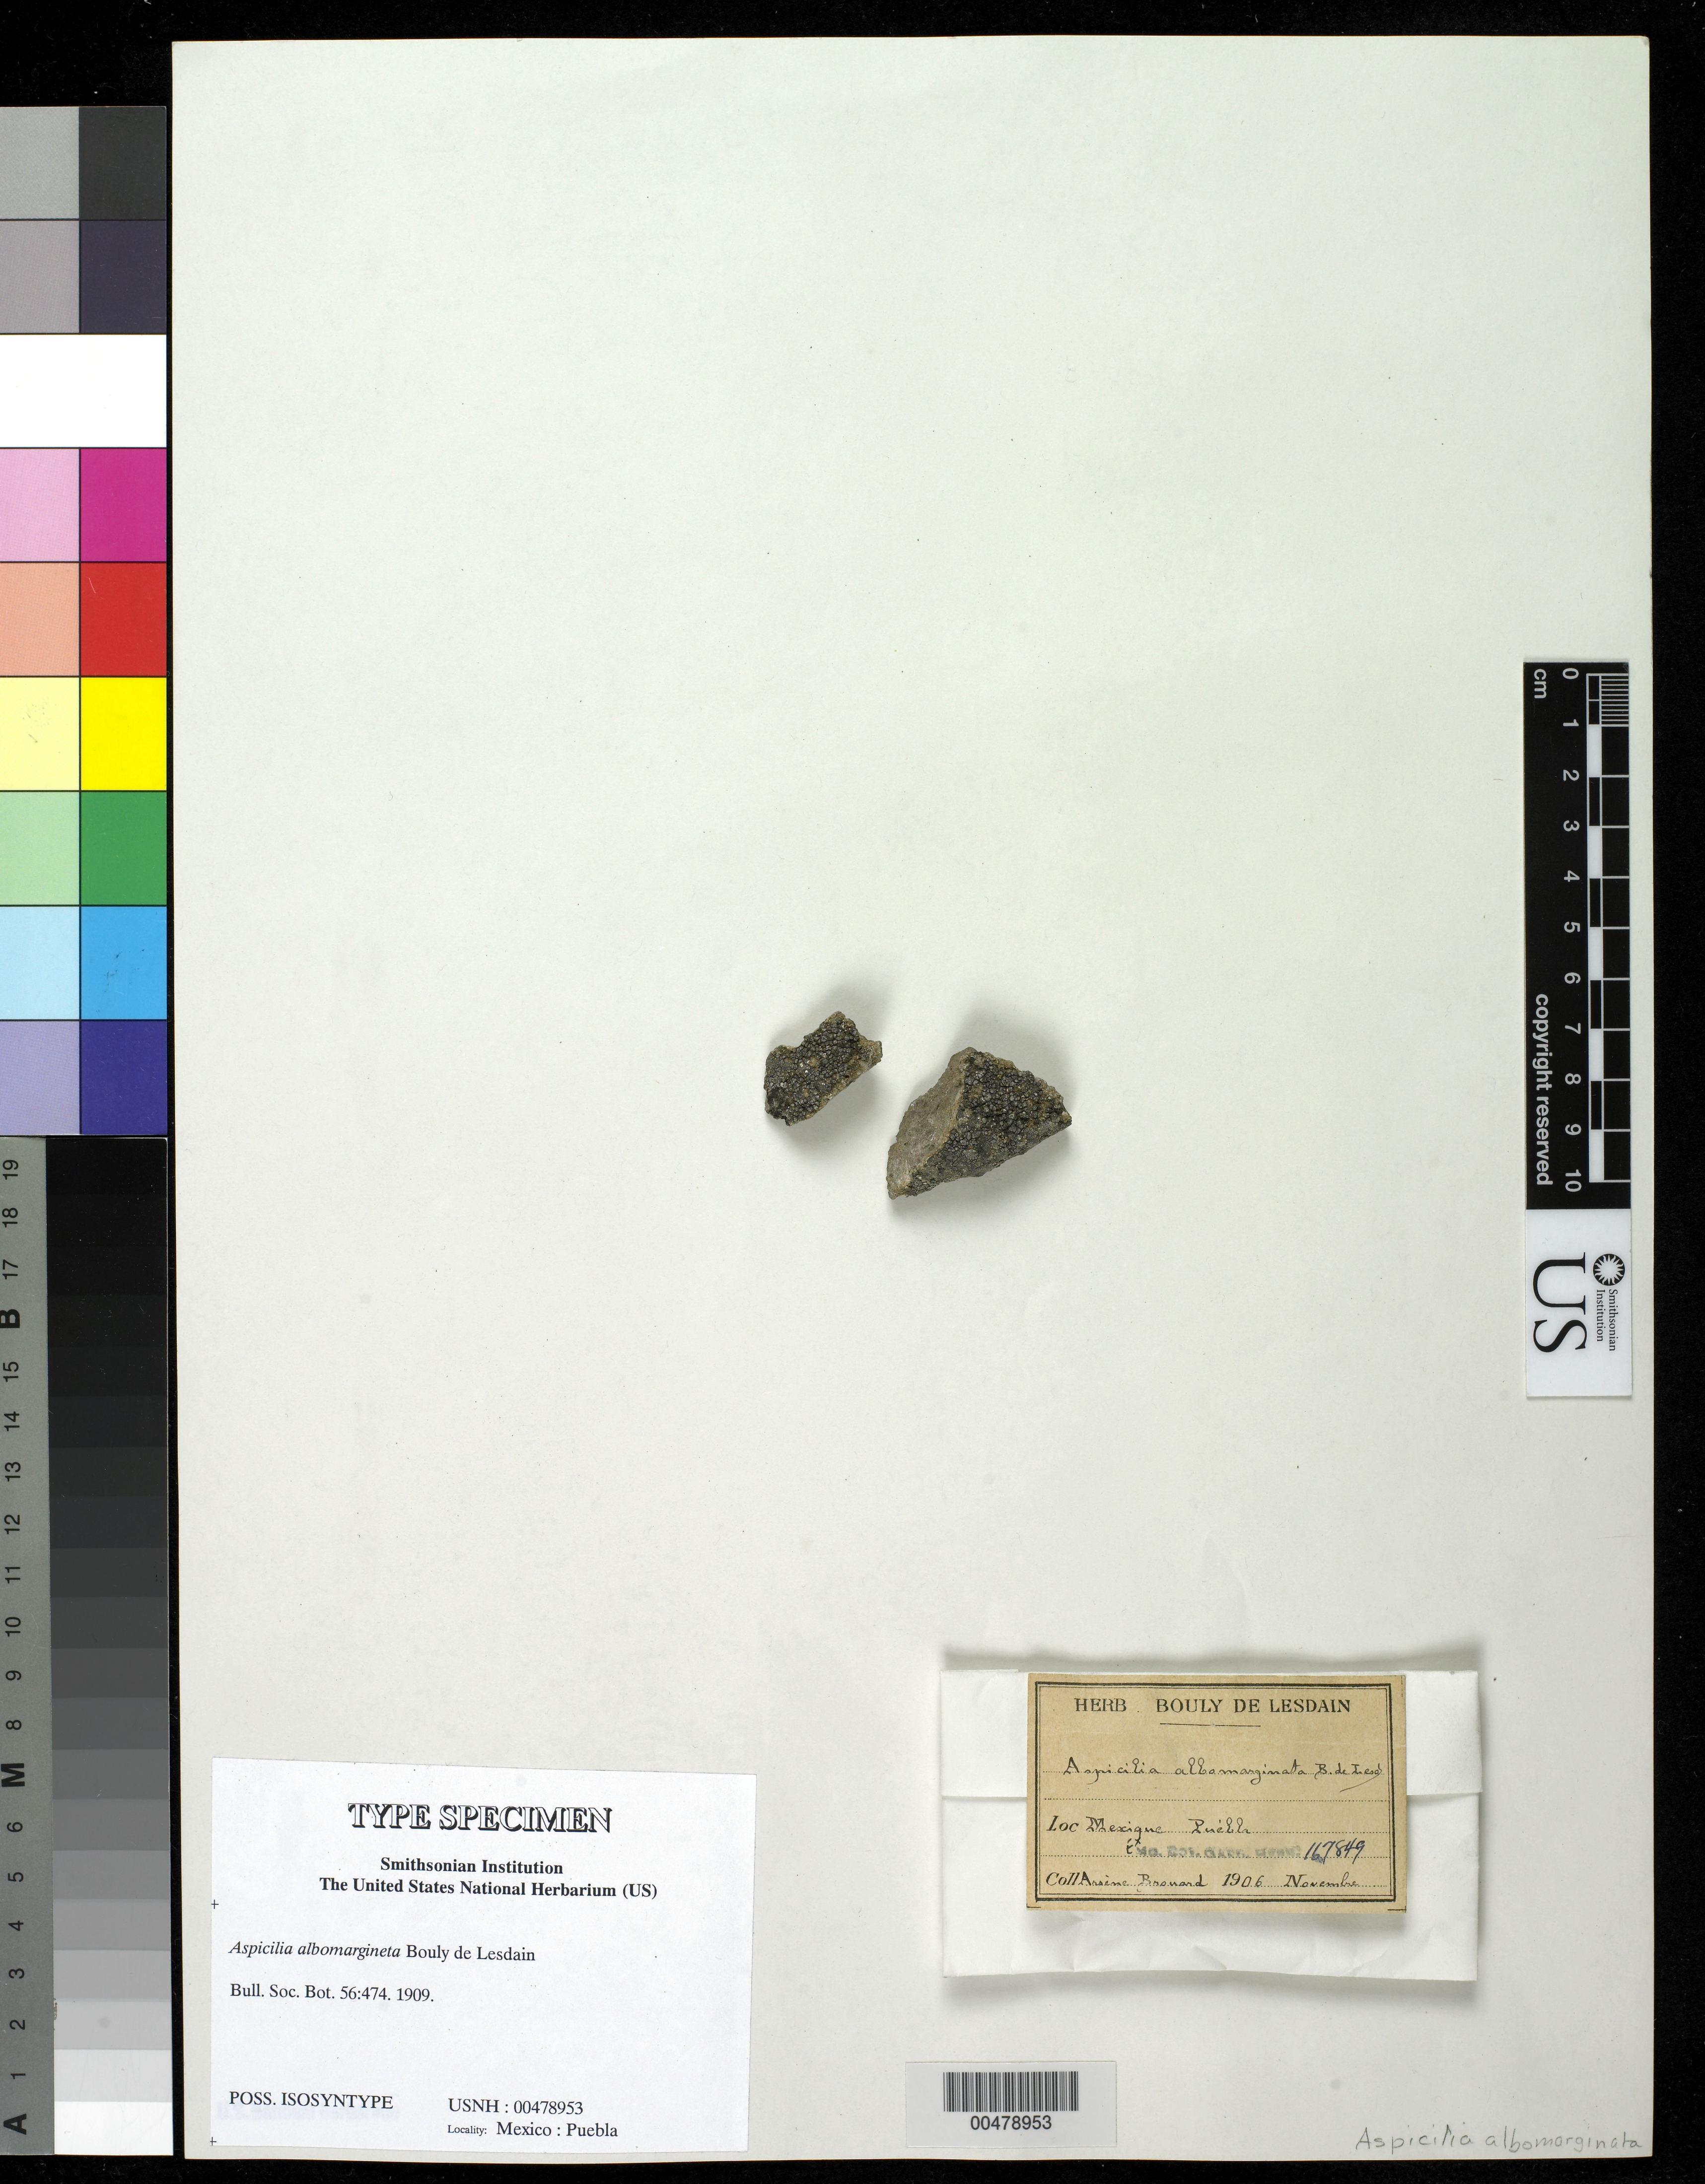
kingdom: Fungi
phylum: Ascomycota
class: Lecanoromycetes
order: Pertusariales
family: Megasporaceae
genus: Aspicilia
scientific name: Aspicilia albomarginata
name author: B. de Lesd.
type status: Isosyntype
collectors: A. Brouard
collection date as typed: Nov 1906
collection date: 1906-11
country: Mexico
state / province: Puebla